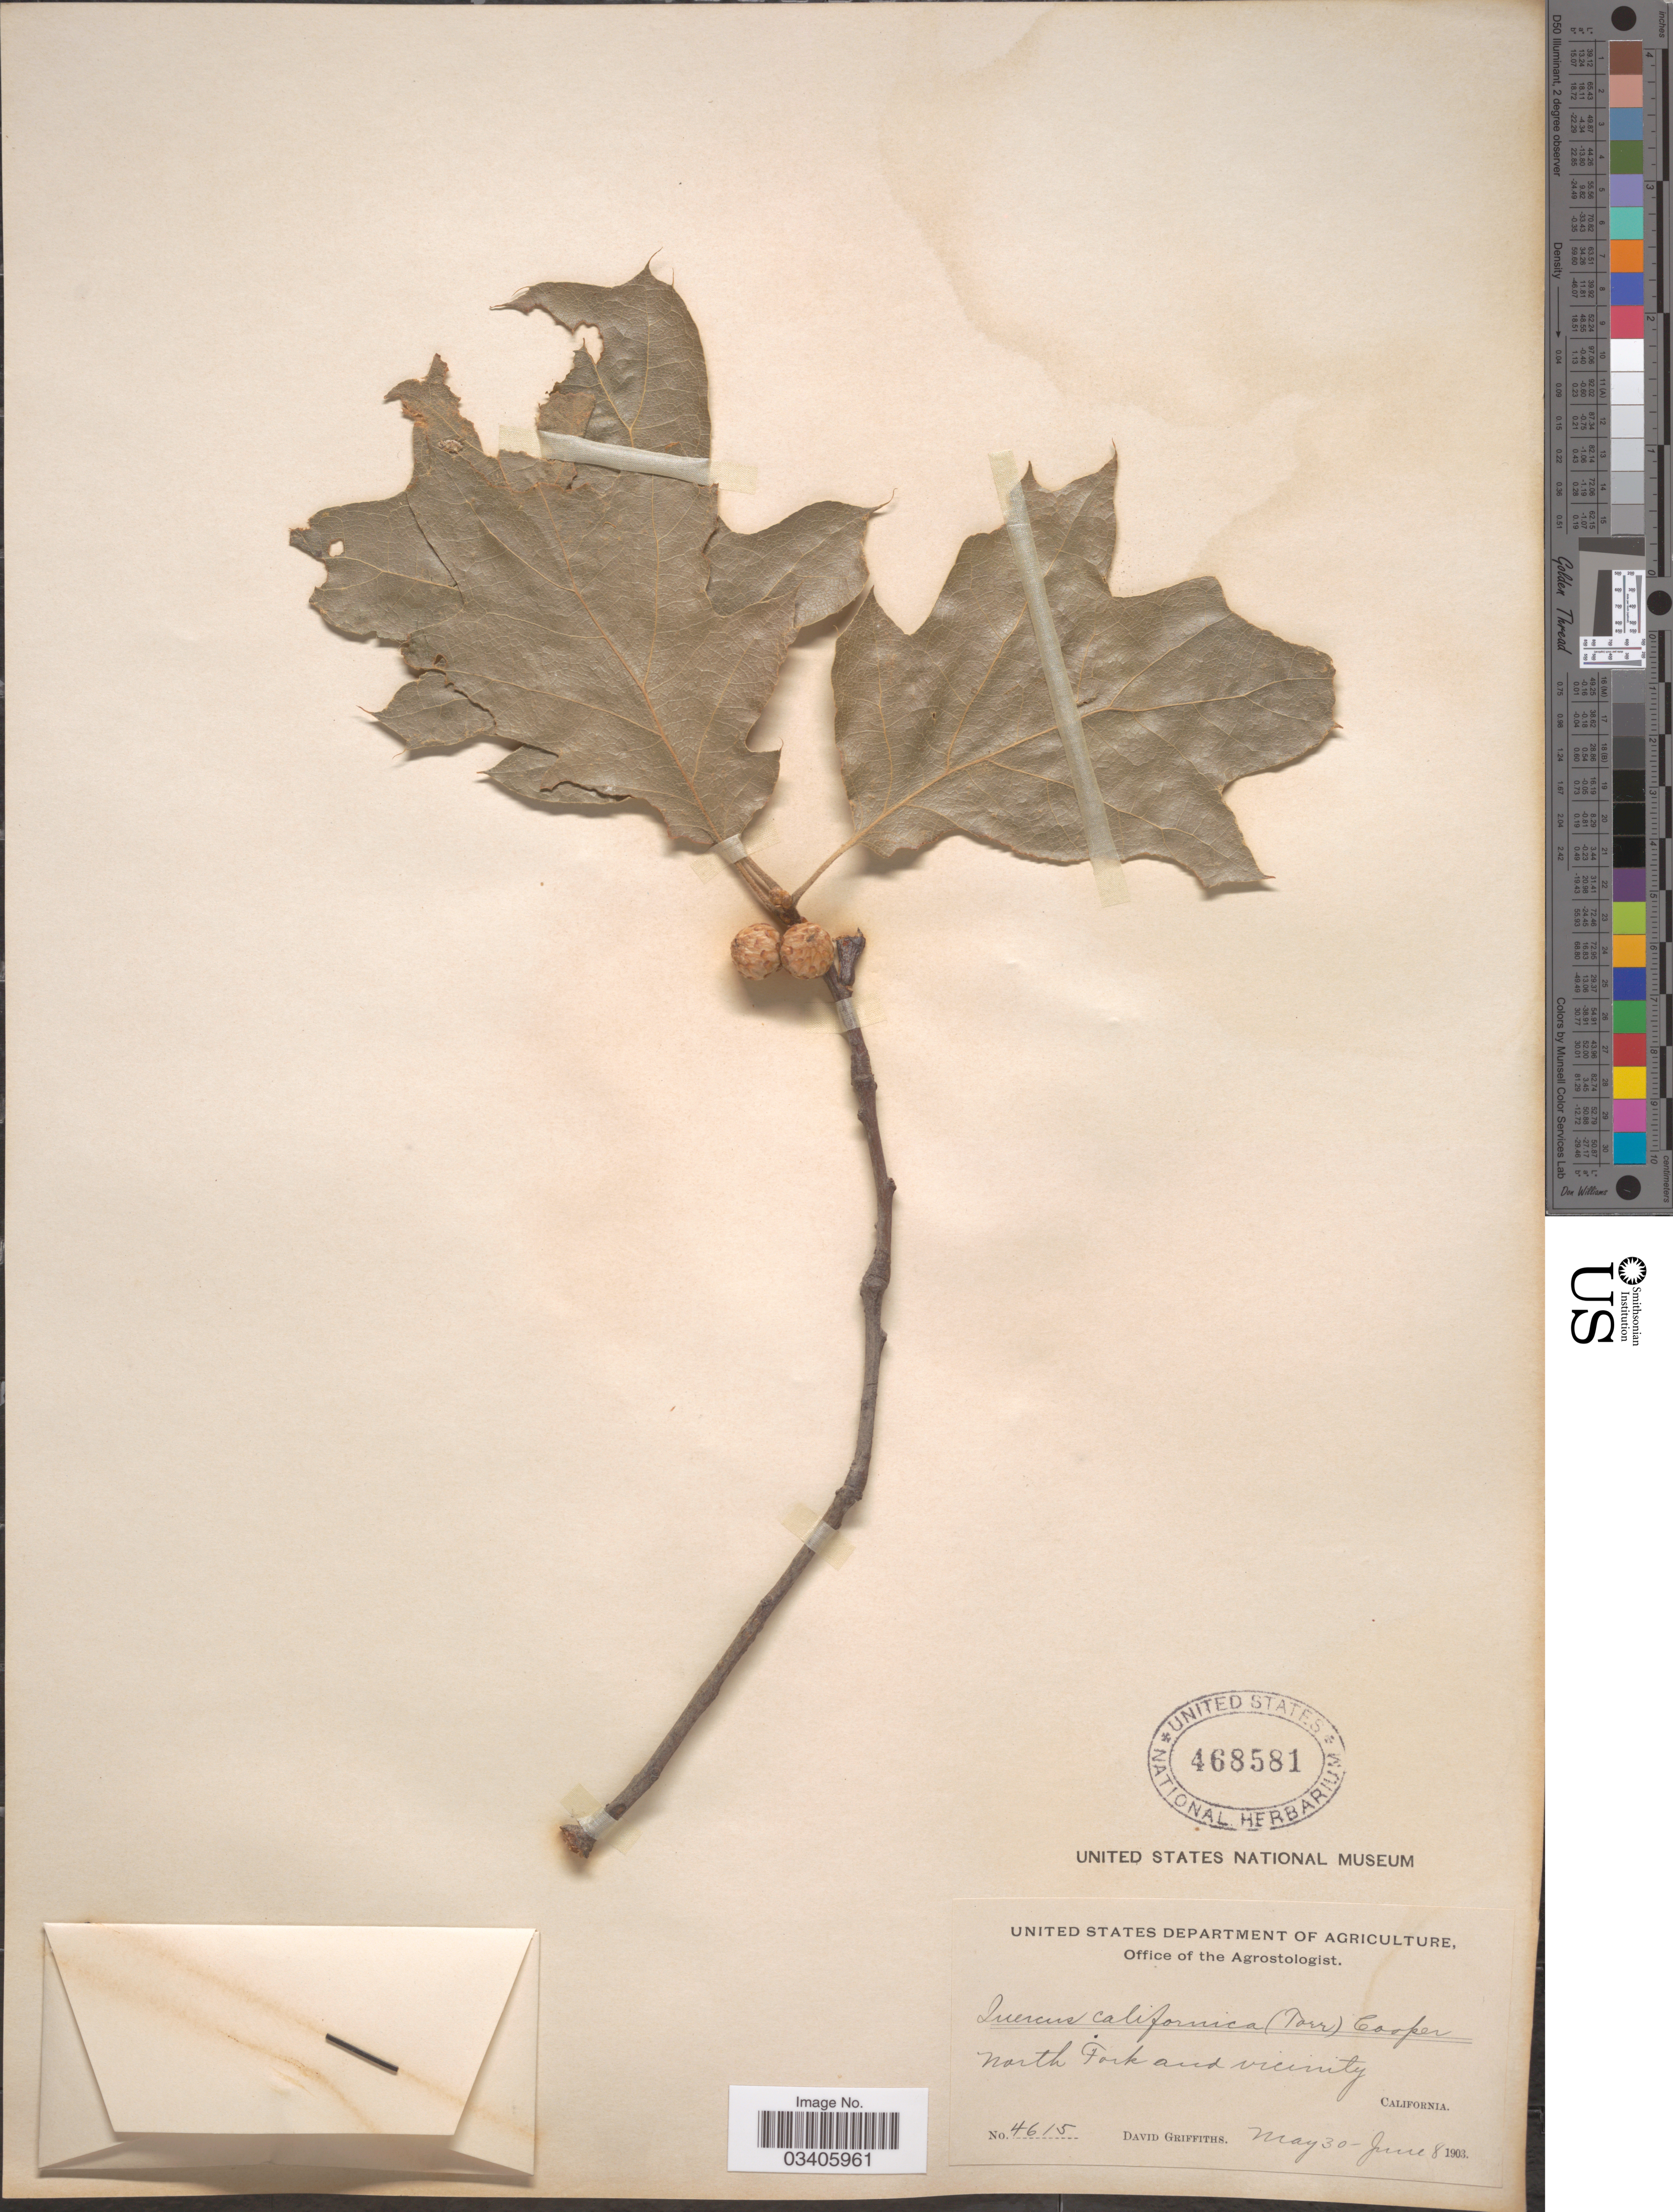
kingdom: Plantae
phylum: Tracheophyta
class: Magnoliopsida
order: Fagales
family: Fagaceae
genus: Quercus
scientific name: Quercus kelloggii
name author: Newb.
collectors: D. Griffiths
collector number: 4615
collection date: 1903-05-30/1903-06-08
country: United States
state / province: California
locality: North Fork and vicinity.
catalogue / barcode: US 468581